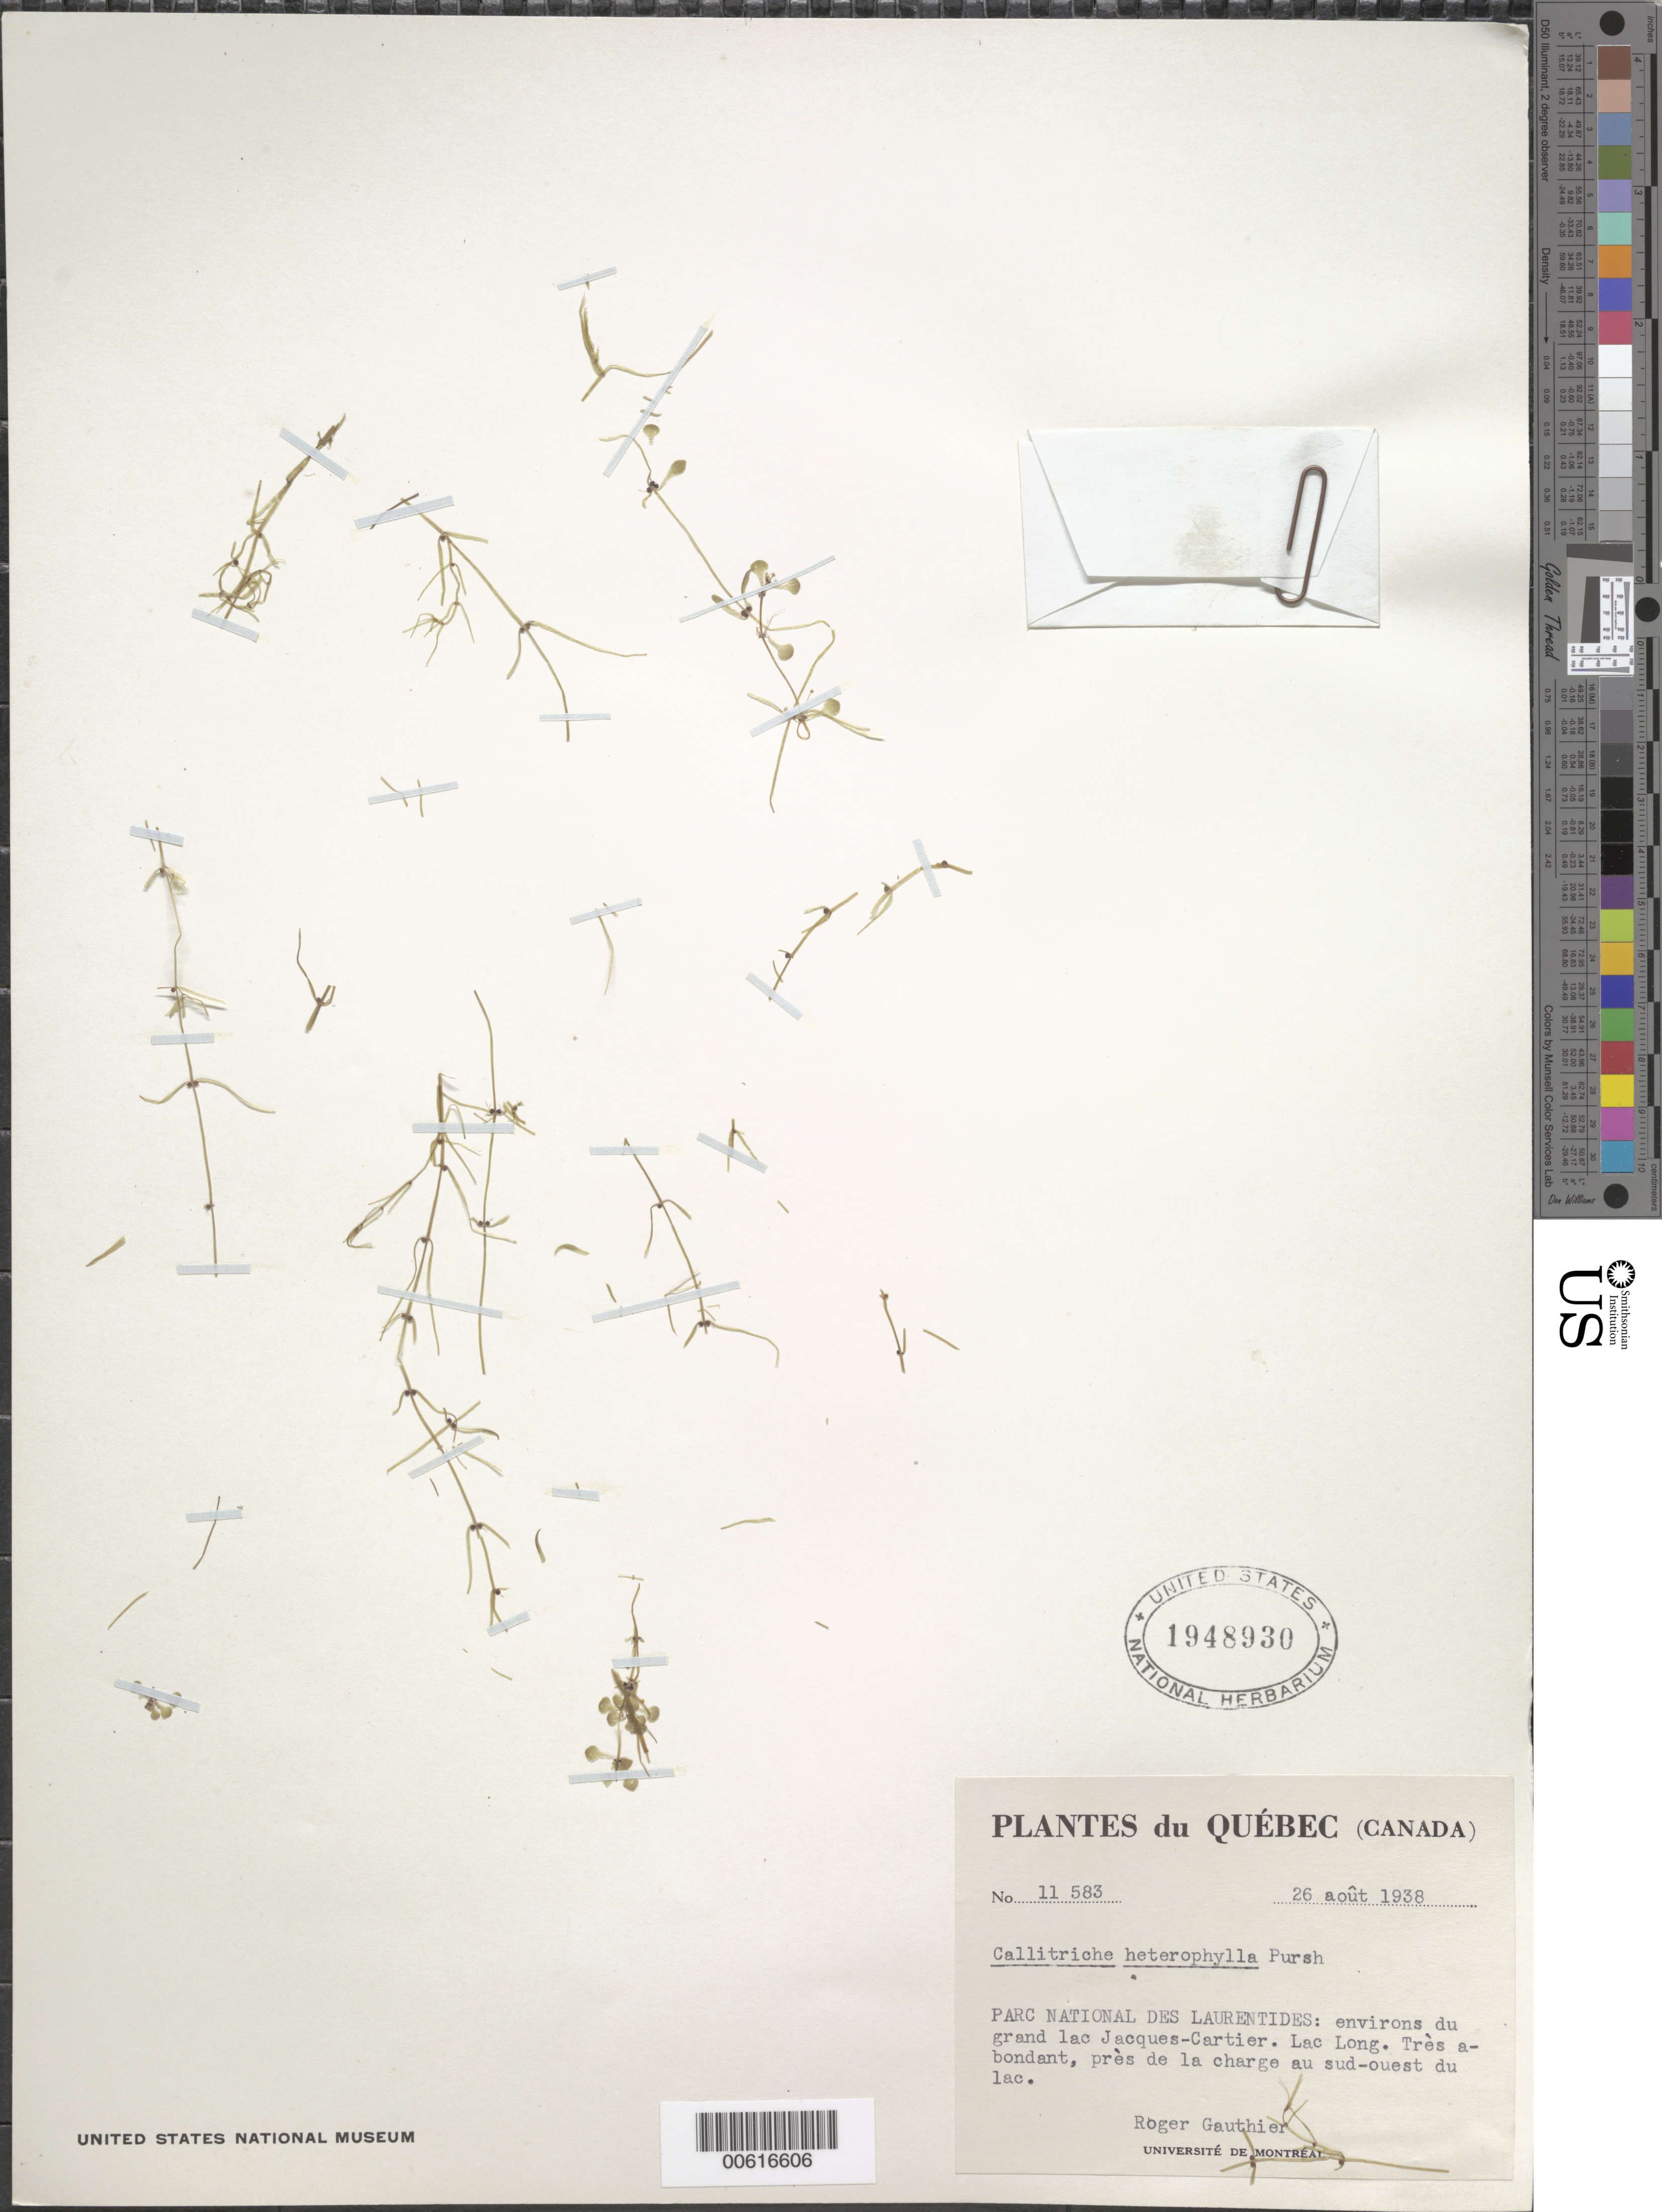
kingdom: Plantae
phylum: Tracheophyta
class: Magnoliopsida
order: Lamiales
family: Plantaginaceae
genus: Callitriche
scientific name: Callitriche heterophylla Pursh emend. Darby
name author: Pursh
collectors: R. Gauthier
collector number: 11583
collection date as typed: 26 Aug 1938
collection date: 1938-08-26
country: Canada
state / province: Quebec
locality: Parc National des Laurentides, Long Lake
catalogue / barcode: US 1948930